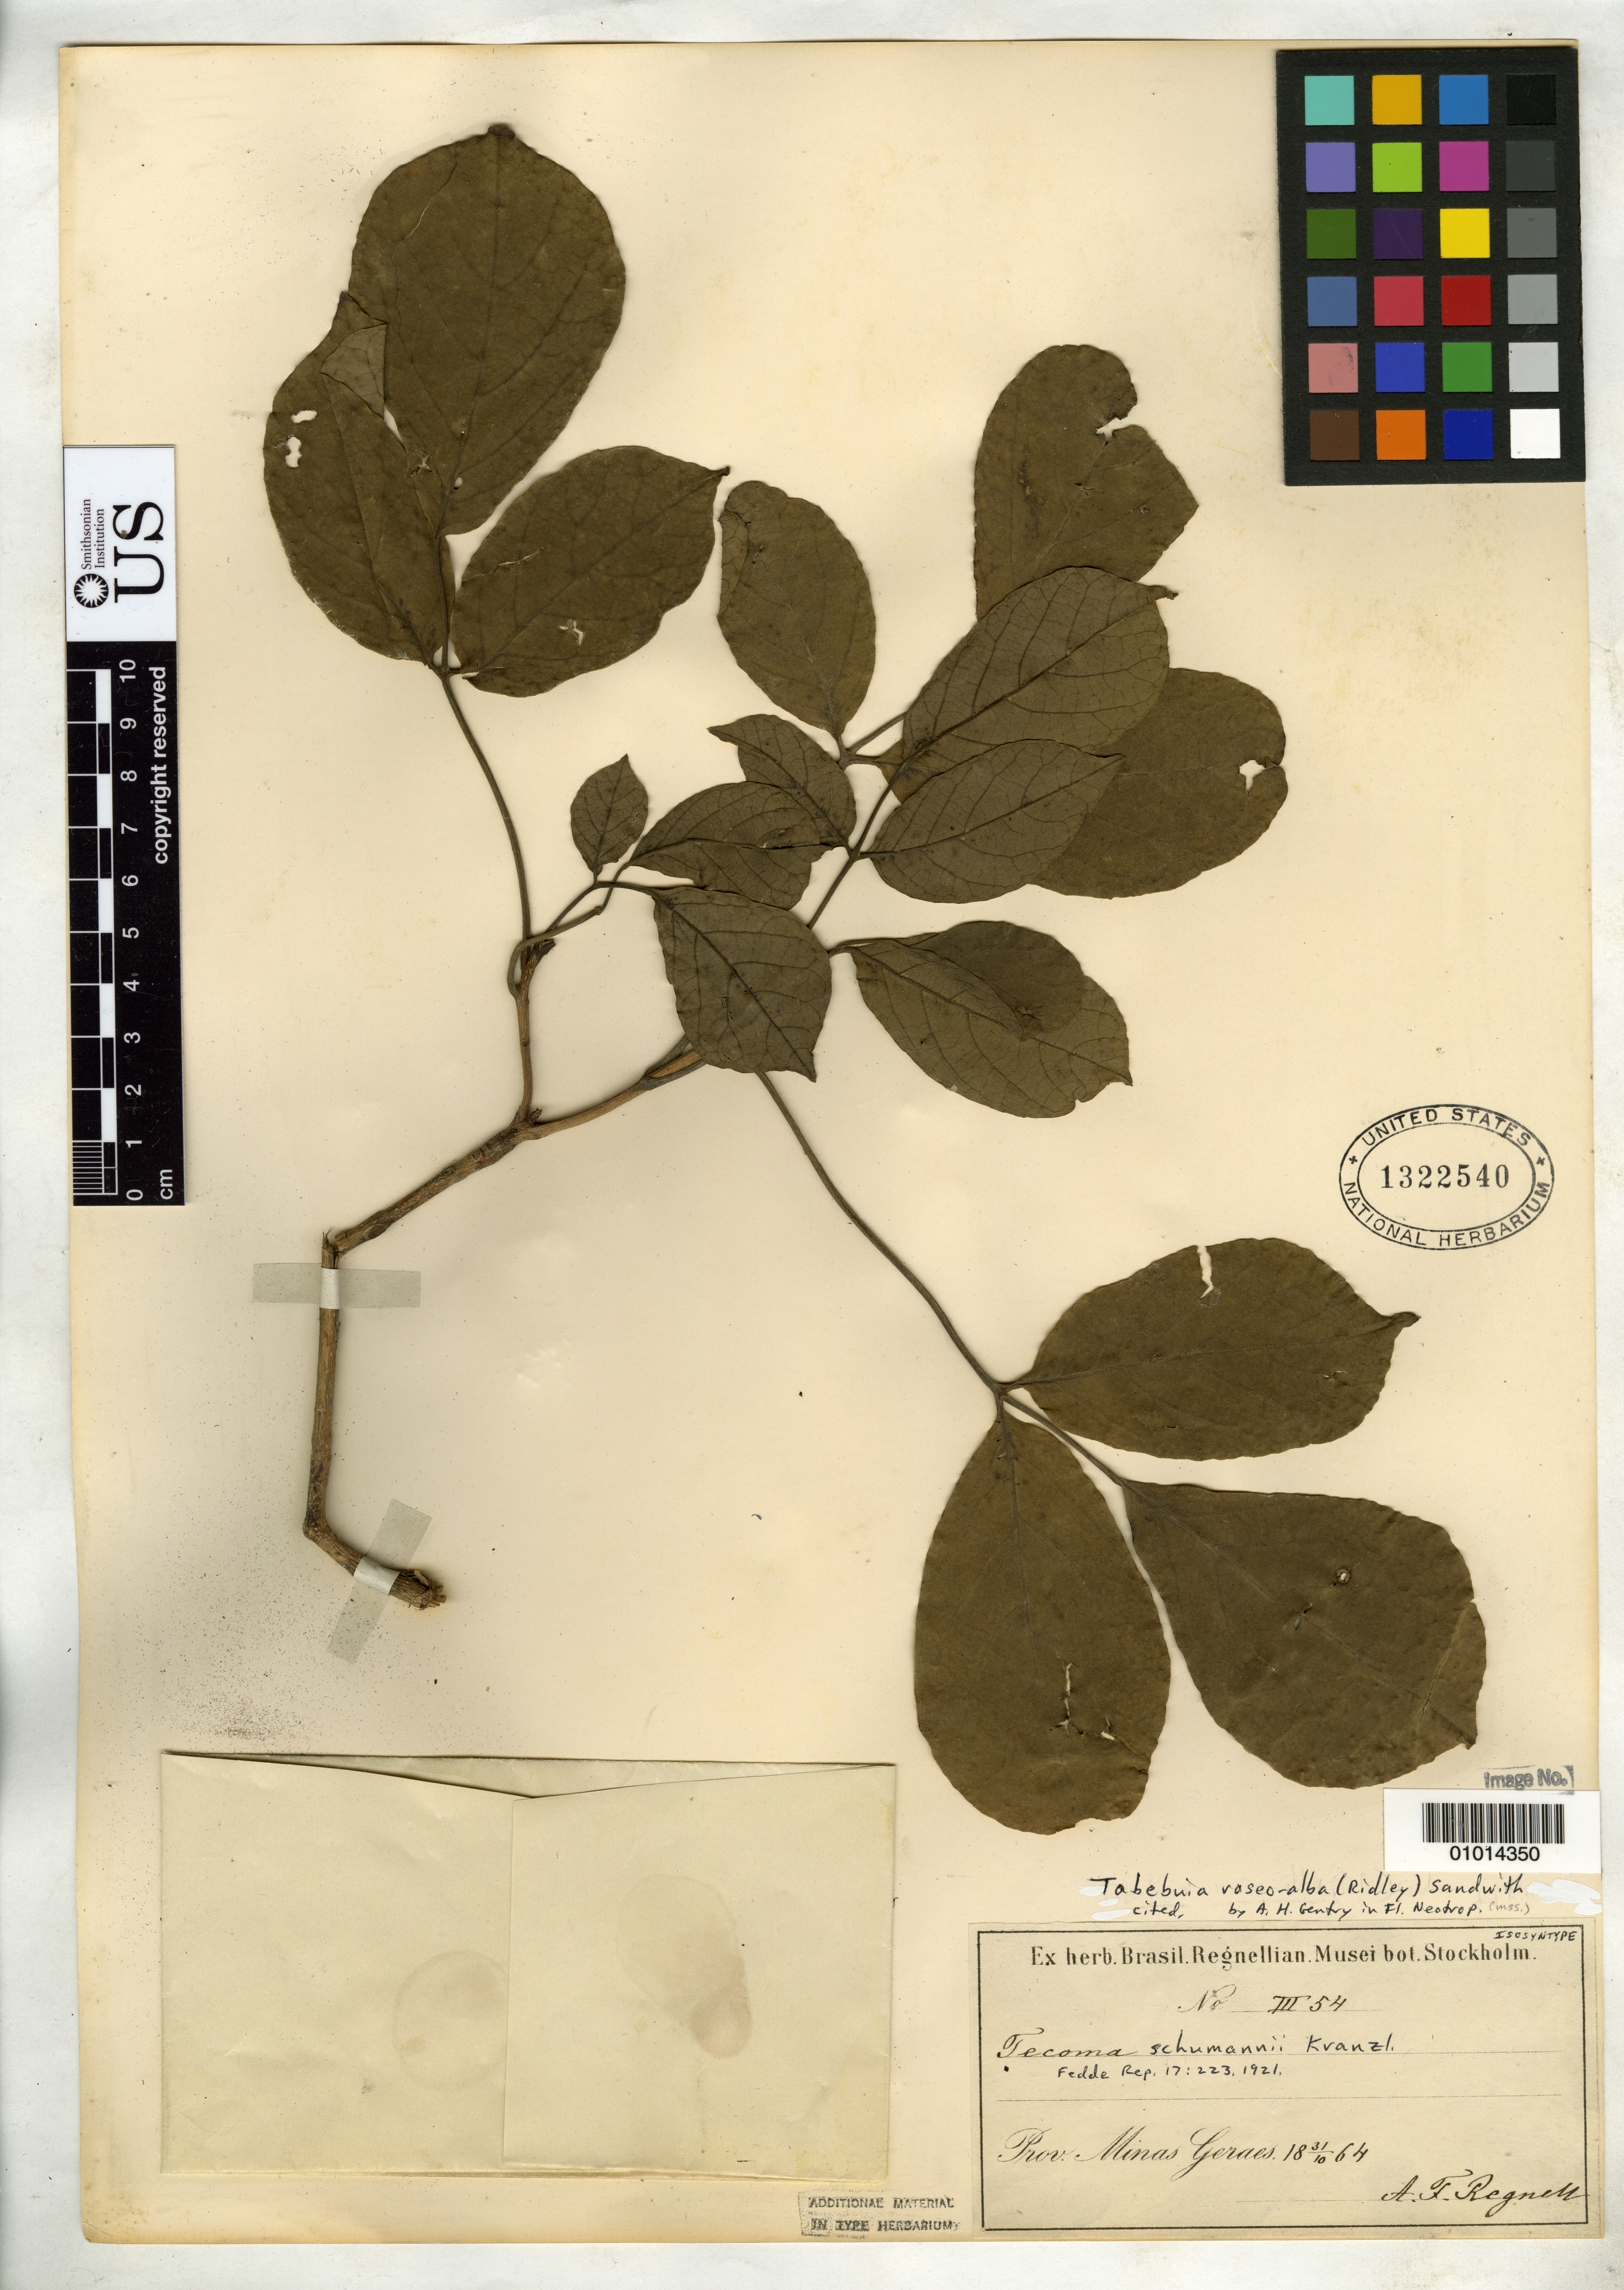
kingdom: Plantae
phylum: Tracheophyta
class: Magnoliopsida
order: Lamiales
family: Bignoniaceae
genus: Tecoma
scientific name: Tecoma schumannii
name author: Kraenzl.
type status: Isosyntype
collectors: A. F. Regnell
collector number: III 54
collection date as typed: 18 31/10 64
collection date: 1864-10-31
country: Brazil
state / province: Minas Gerais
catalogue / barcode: US 1322540